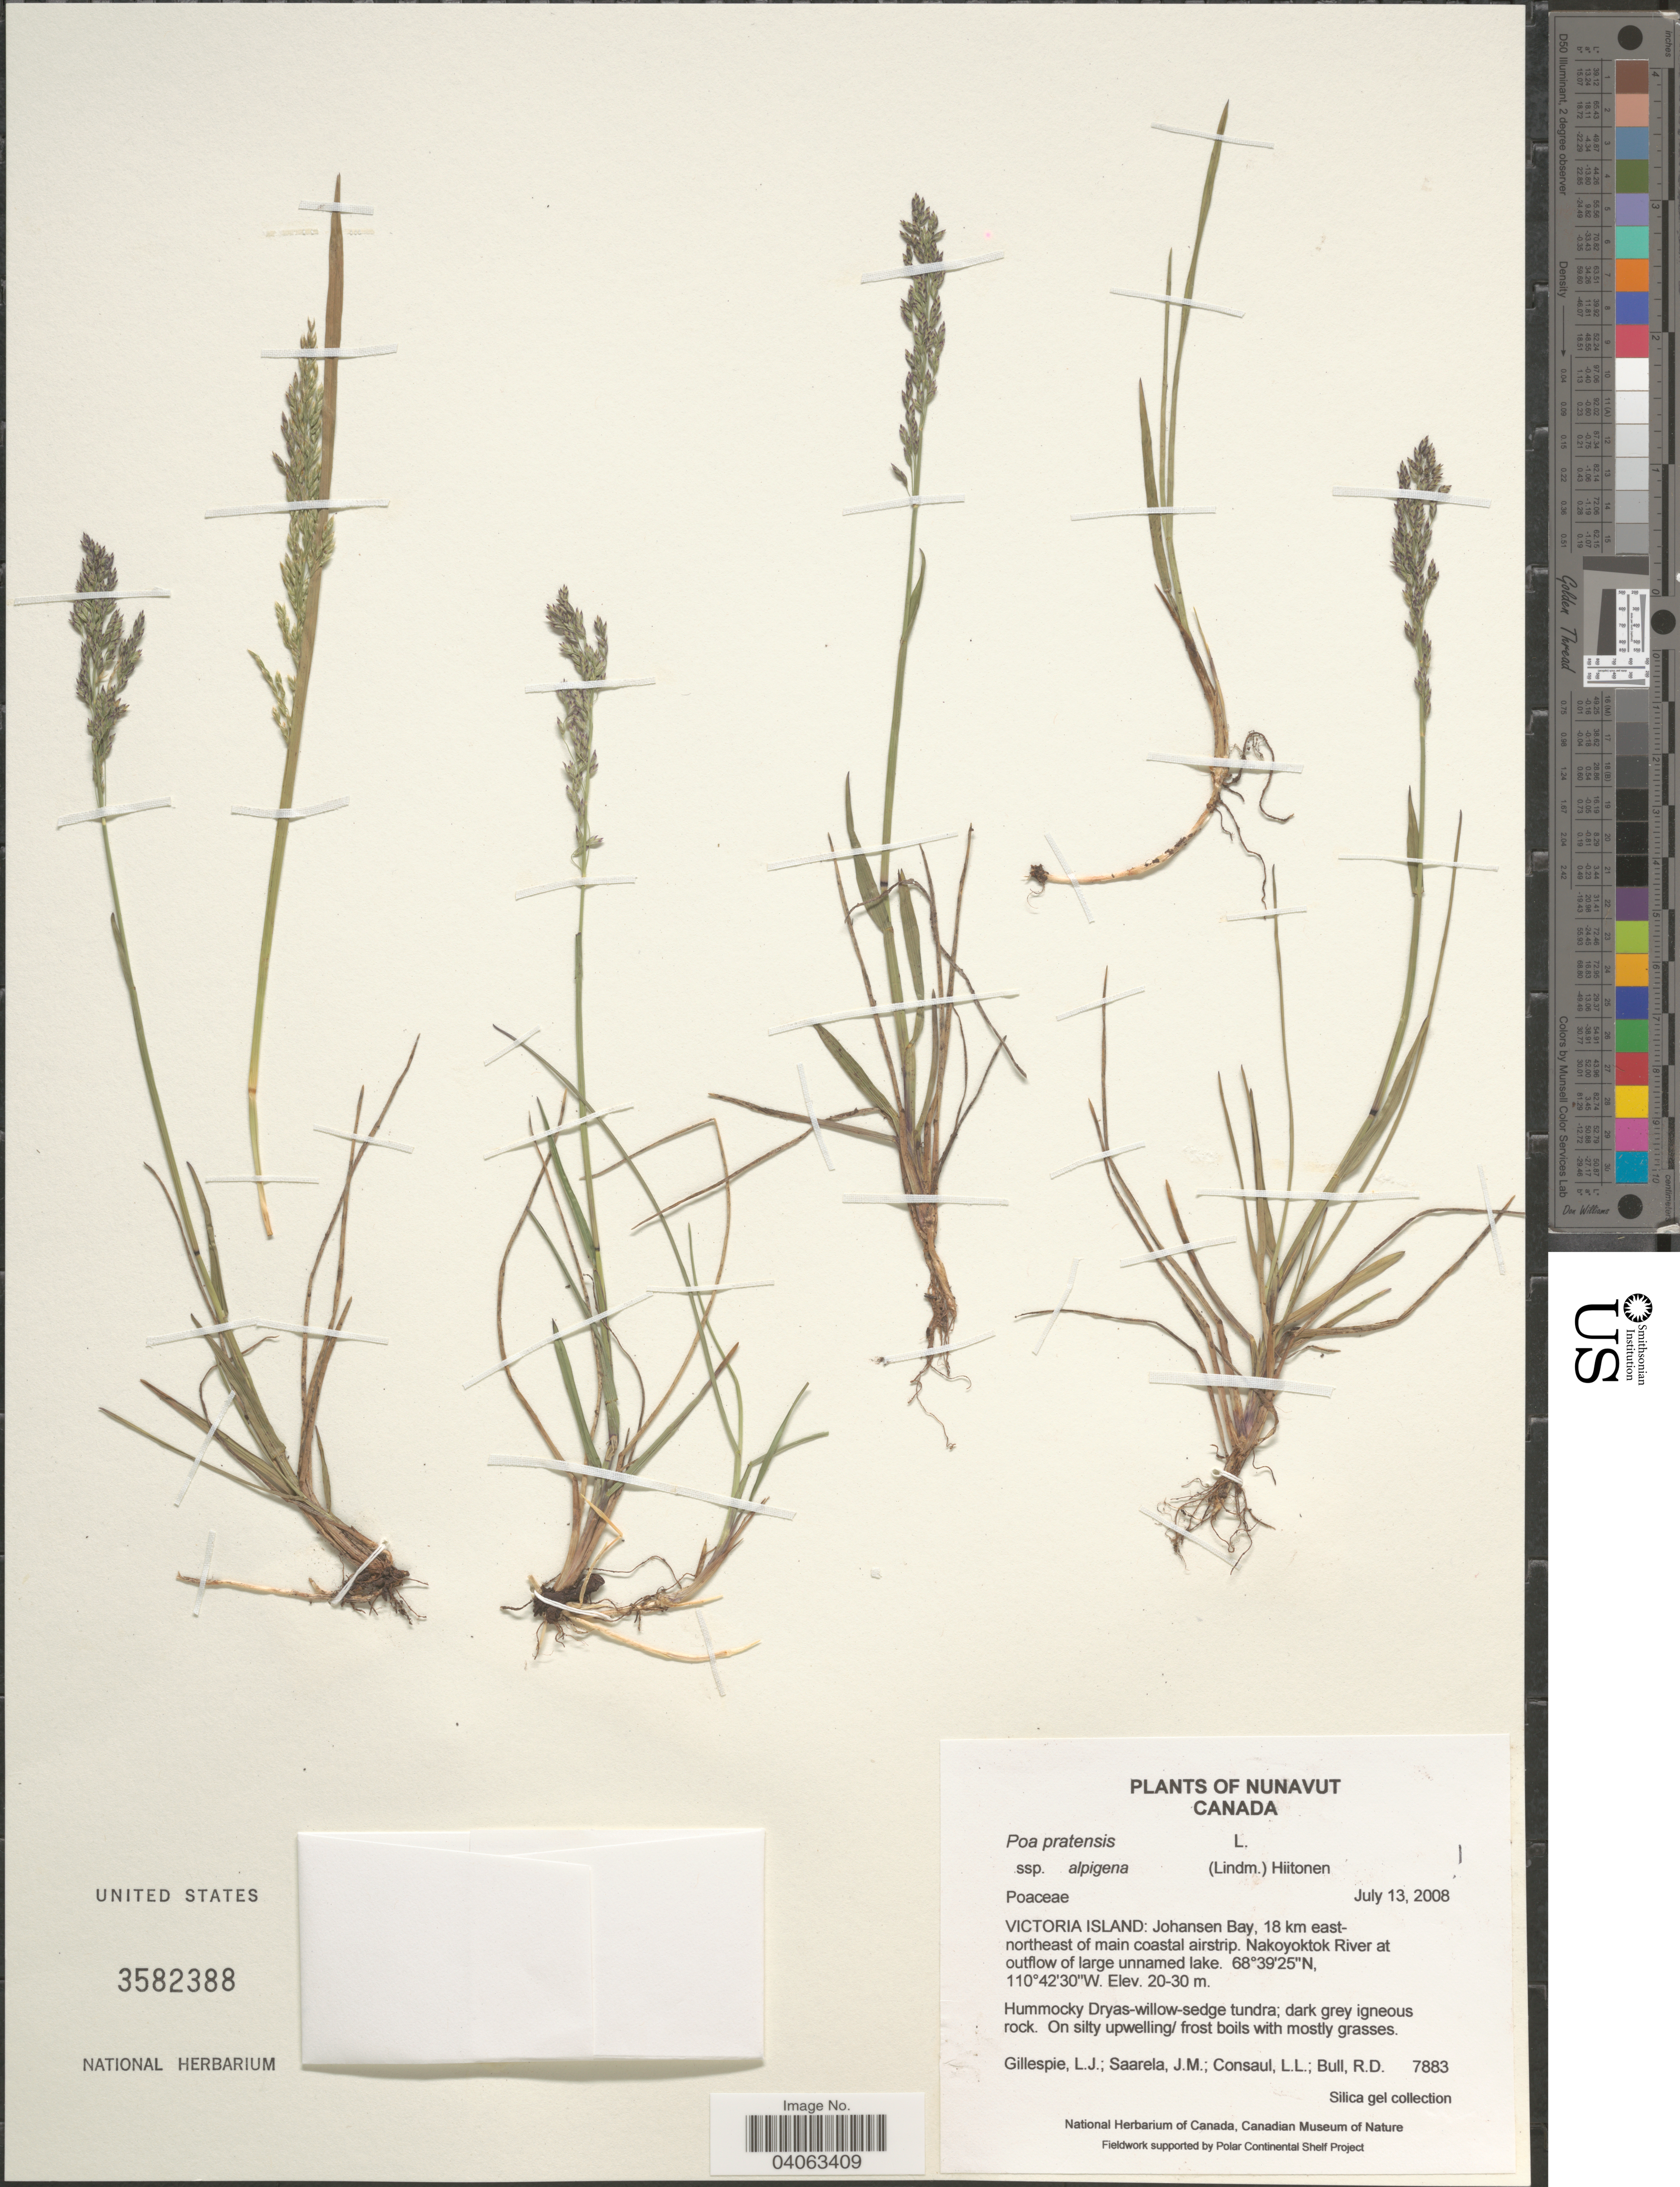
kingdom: Plantae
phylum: Tracheophyta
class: Liliopsida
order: Poales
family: Poaceae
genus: Poa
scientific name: Poa pratensis subsp. alpigena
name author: (Lindm.) Hiitonen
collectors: L. Gillespie, J. Saarela, L. Consaul & R. Bull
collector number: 7883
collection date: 2008-07-13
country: Canada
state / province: Nunavut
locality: Victoria Island: Johansen Bay, 18 km east-northeast of main coastal airstrip. Nakoyoktok River at outflow of large unnamed lake.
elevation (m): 20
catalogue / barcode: US 3582388